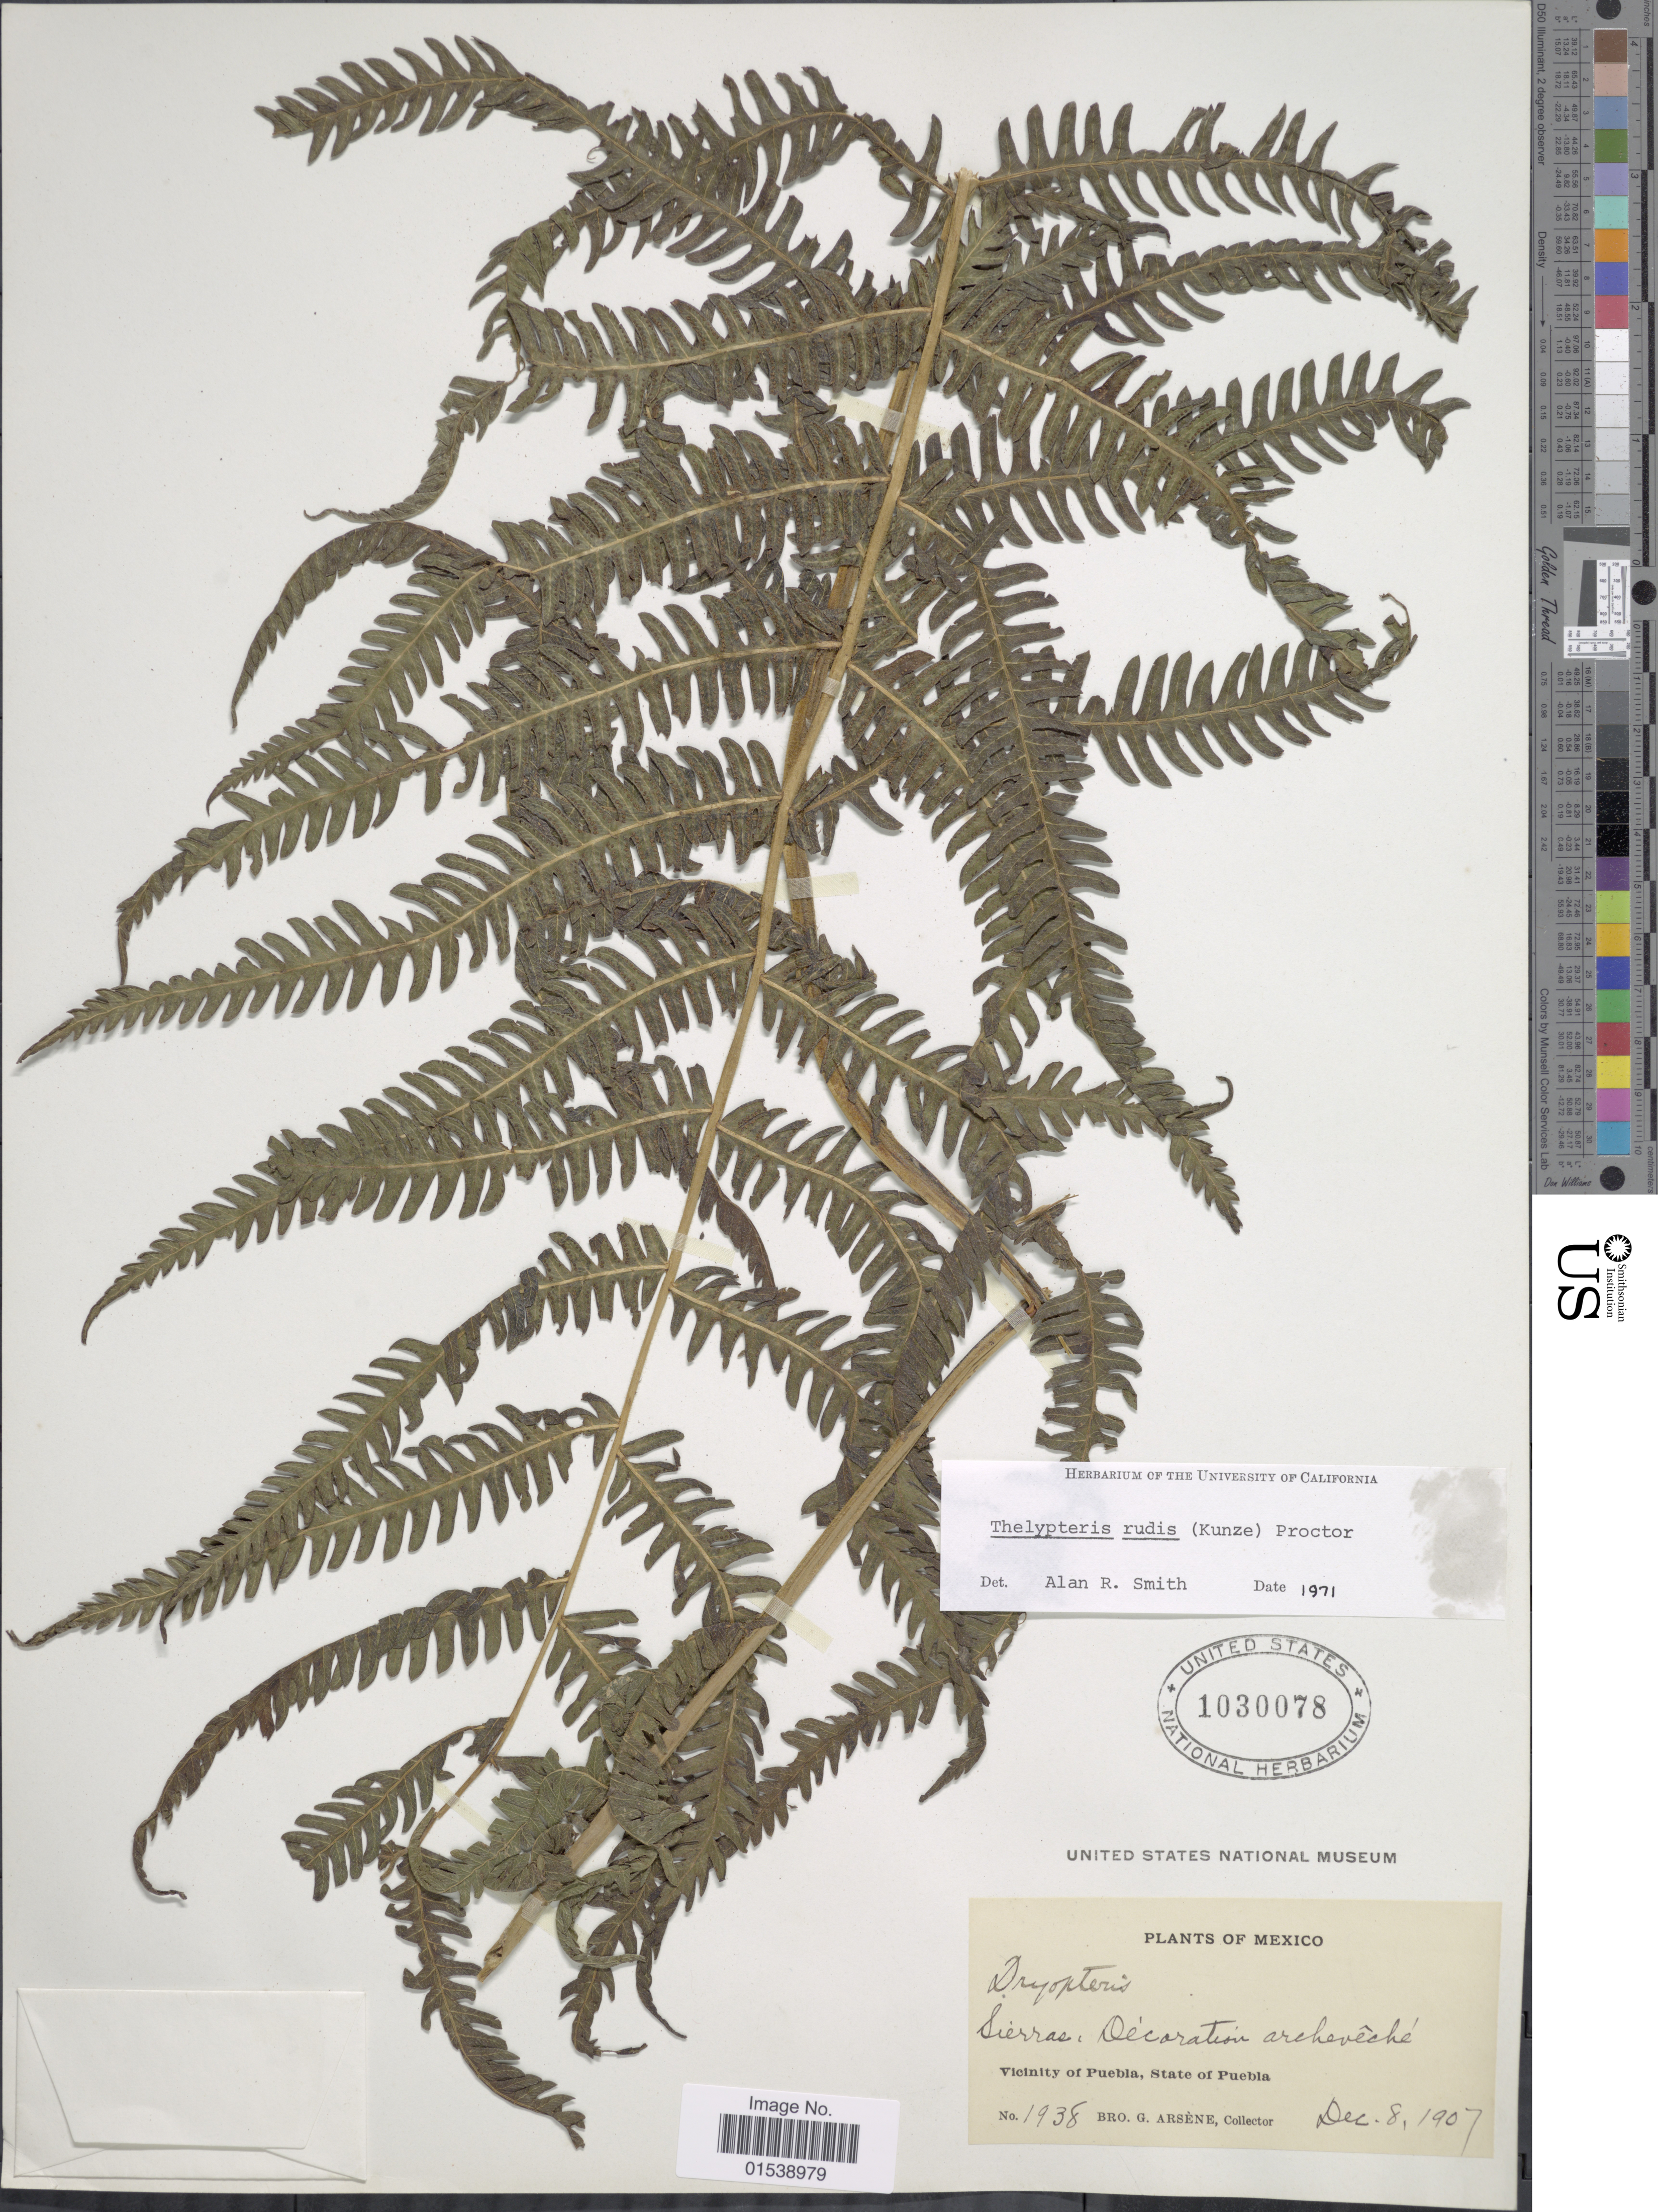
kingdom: Plantae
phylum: Tracheophyta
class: Polypodiopsida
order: Polypodiales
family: Thelypteridaceae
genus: Amauropelta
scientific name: Amauropelta rudis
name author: (Kunze) Pic. Serm.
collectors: Bro. G. Arsène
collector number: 1938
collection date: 1907-12-08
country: Mexico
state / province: Puebla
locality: Sierras, Decoration archeveche, Vicinity of Puebla, State of Puebla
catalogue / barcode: US 1030078